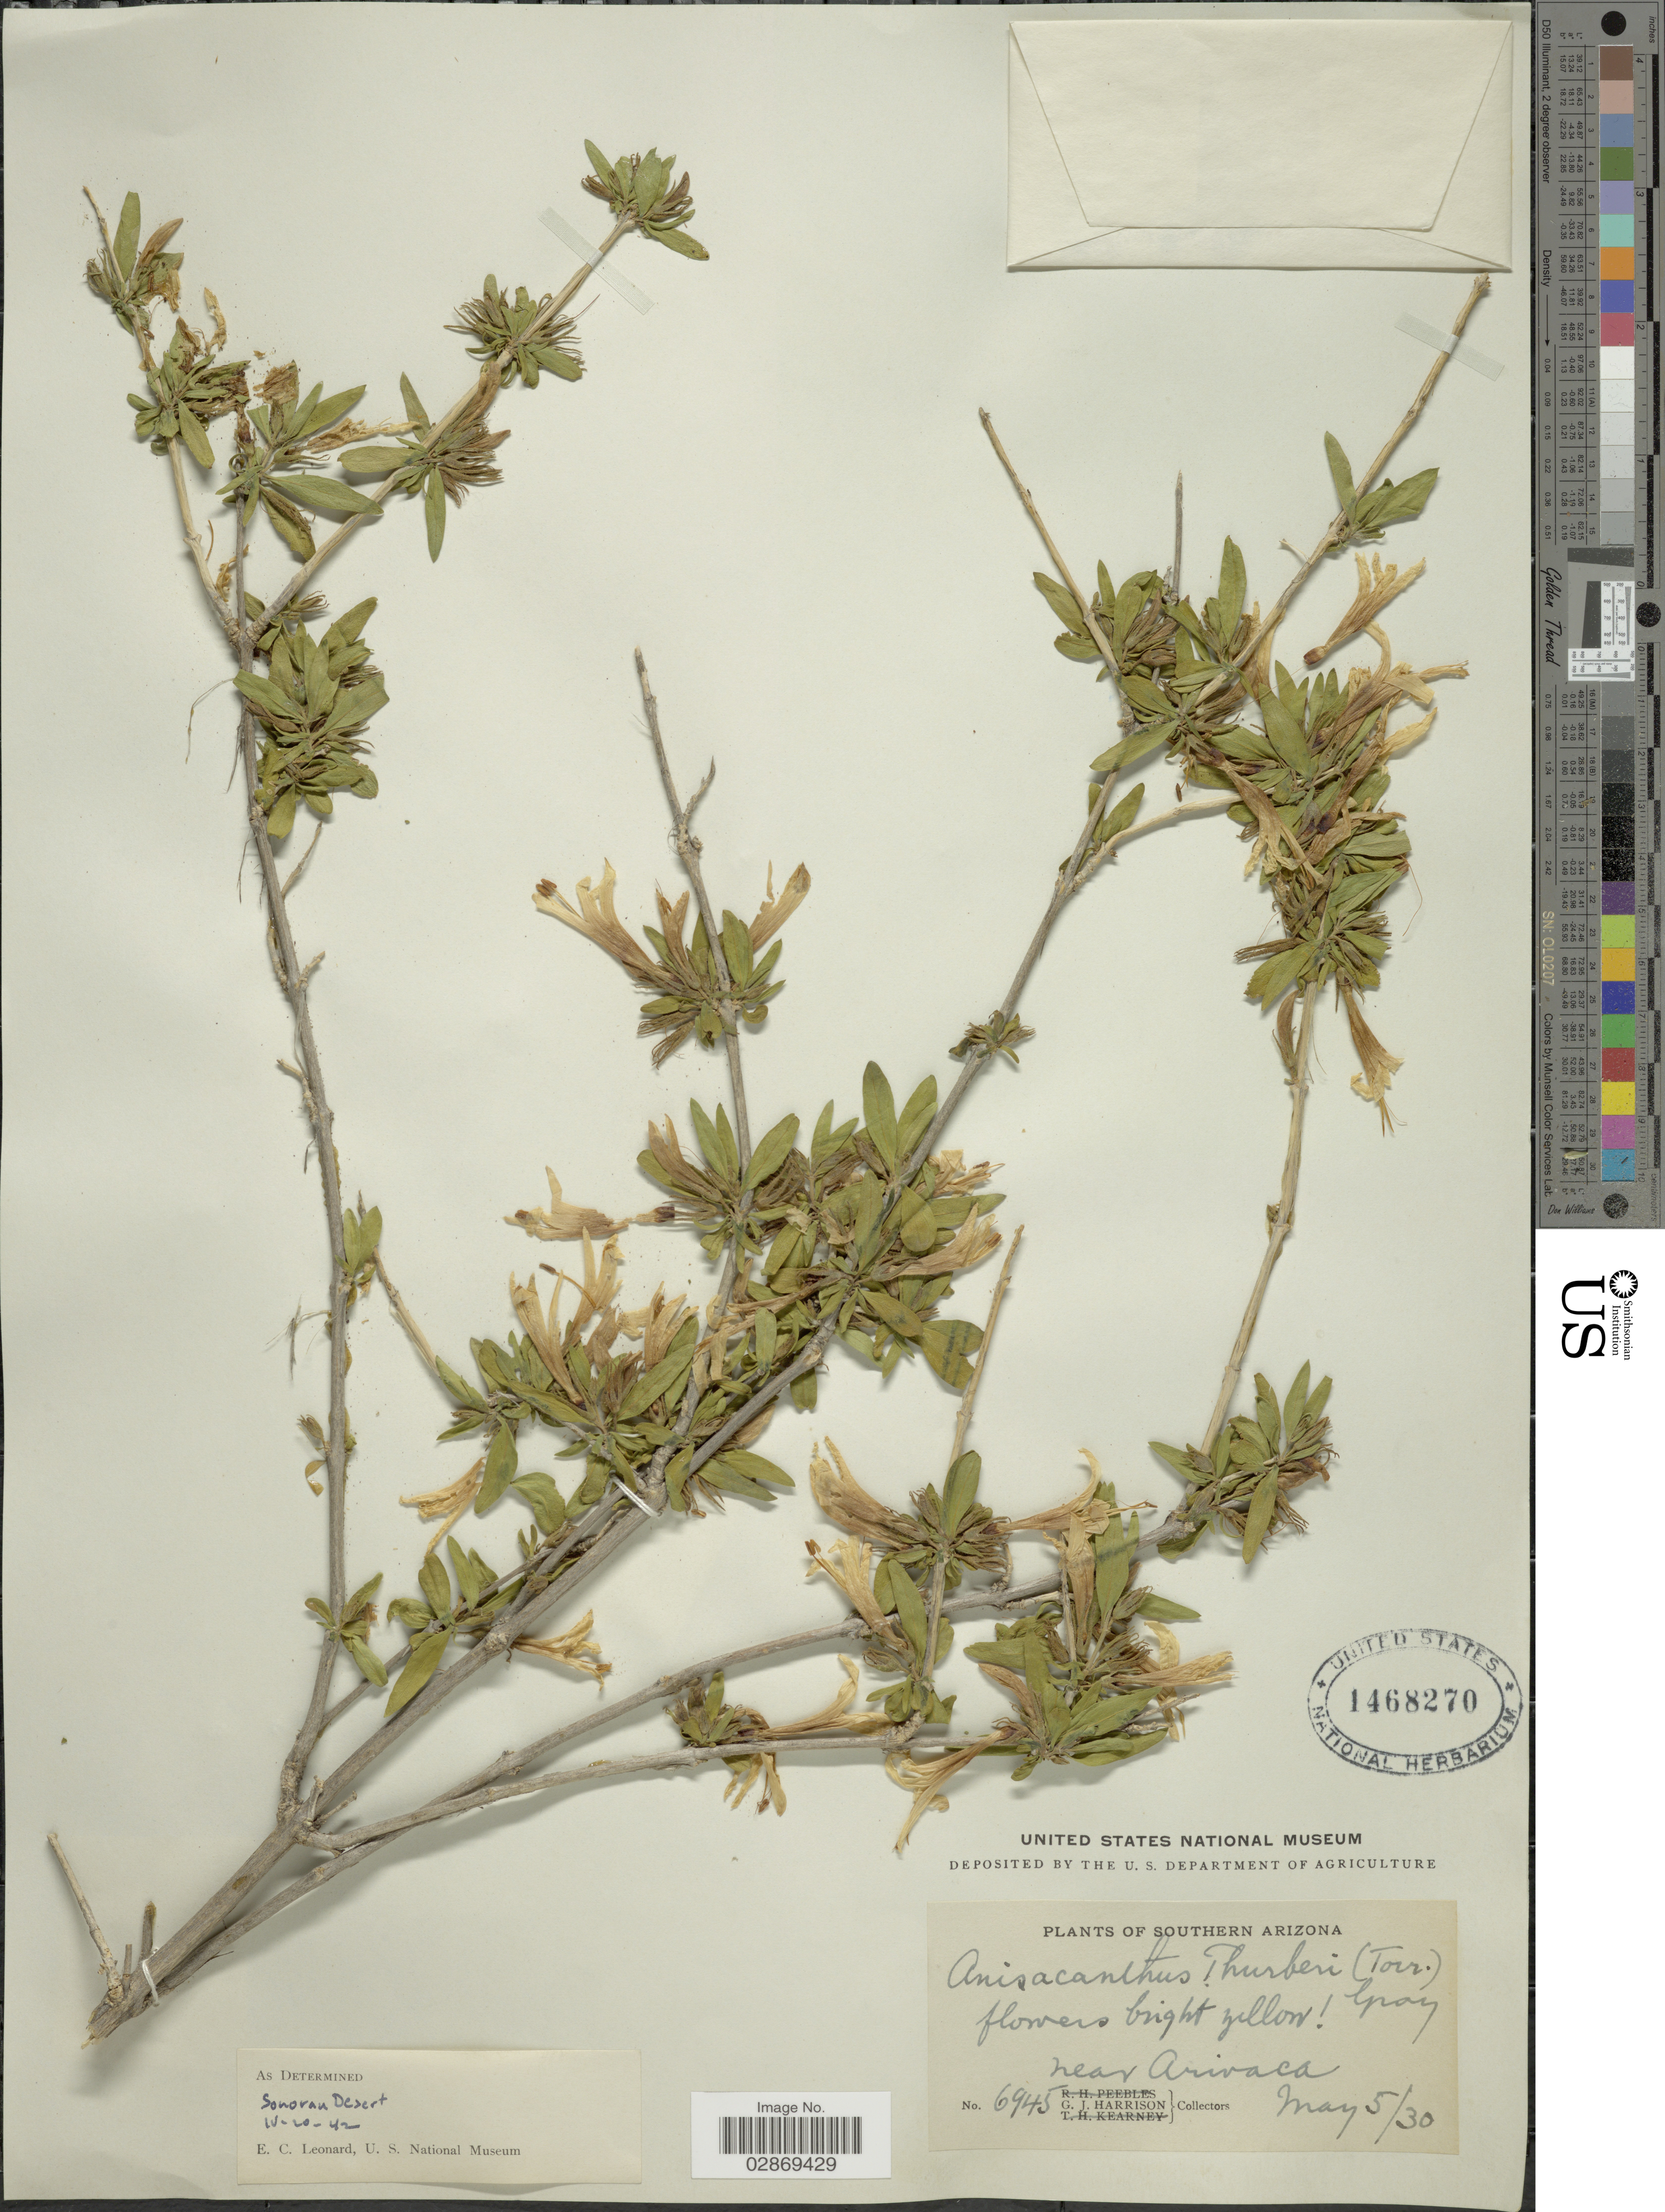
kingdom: Plantae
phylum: Tracheophyta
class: Magnoliopsida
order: Lamiales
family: Acanthaceae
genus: Anisacanthus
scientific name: Anisacanthus thurberi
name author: (Torr.) A. Gray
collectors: G. J. Harrison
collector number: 6945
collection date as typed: Transcribed d/m/y: 5/5/30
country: United States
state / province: Arizona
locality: Southern Arizona, near Arivaca.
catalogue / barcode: US 1468270